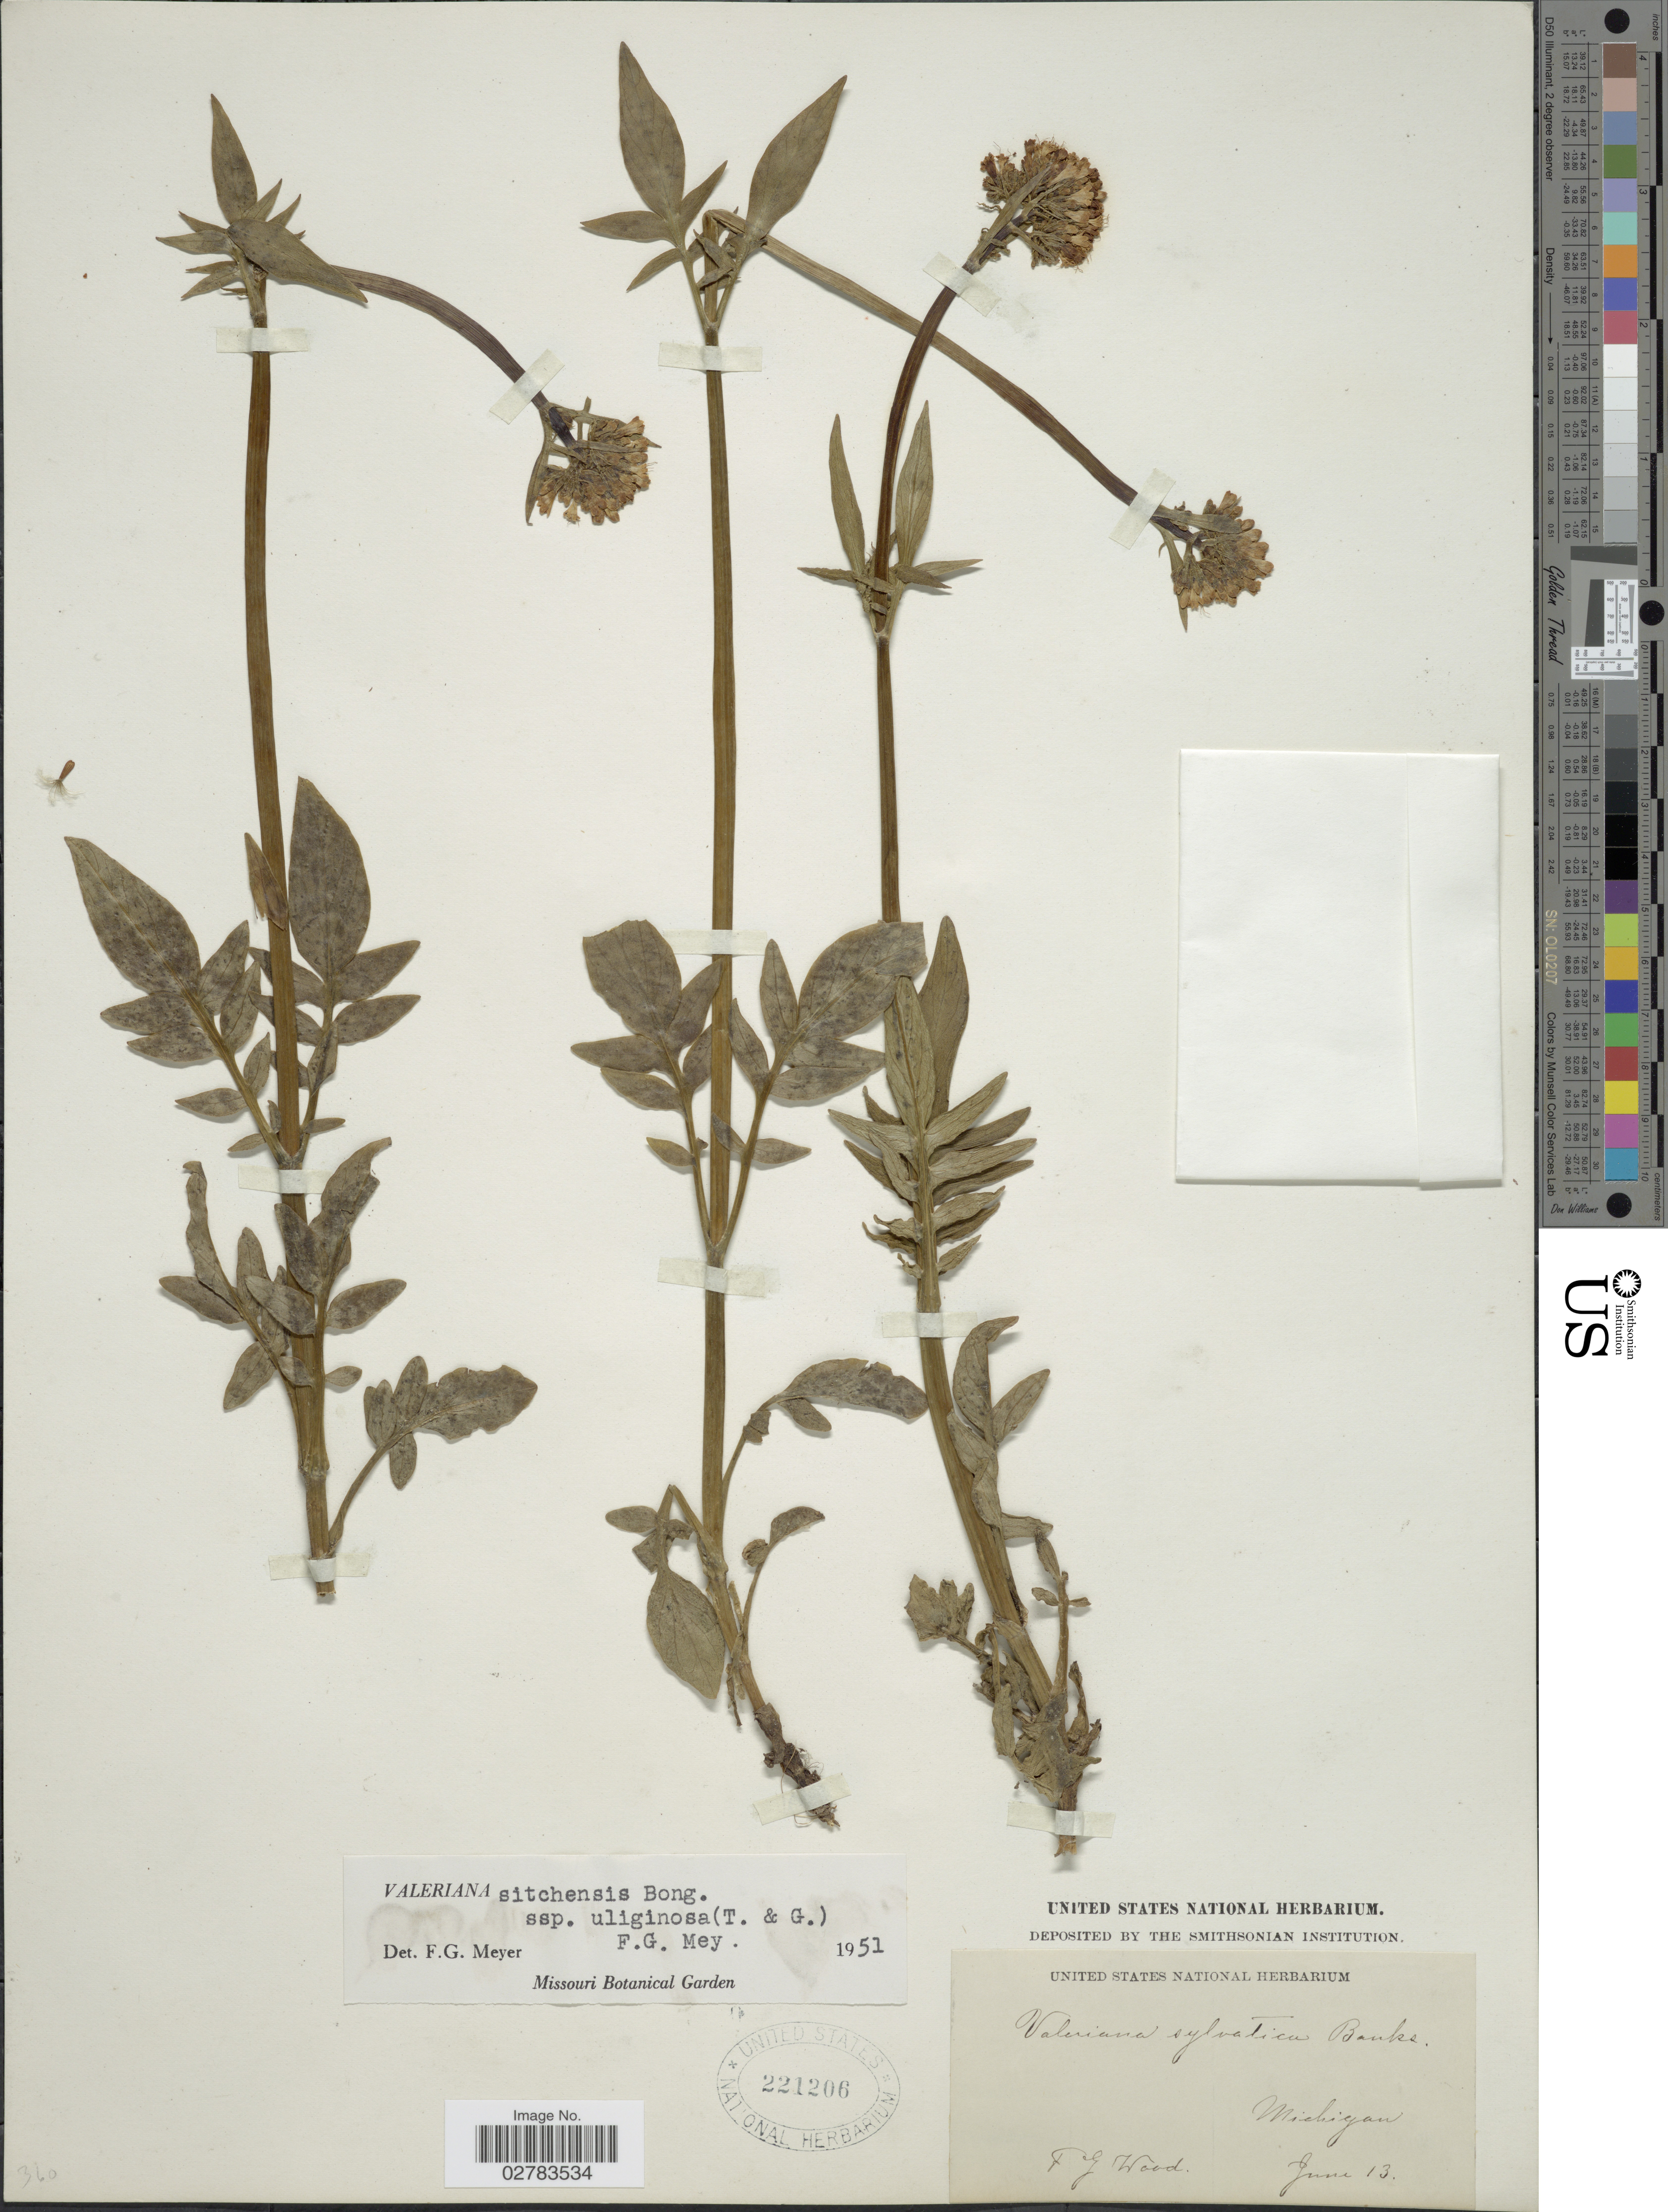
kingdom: Plantae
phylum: Tracheophyta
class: Magnoliopsida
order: Dipsacales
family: Caprifoliaceae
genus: Valeriana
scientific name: Valeriana sitchensis subsp. uliginosa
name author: (Torr. & A. Gray) F.G. Mey.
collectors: F. Wood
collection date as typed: Transcribed d/m/y: /6/13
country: United States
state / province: Michigan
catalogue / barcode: US 221206